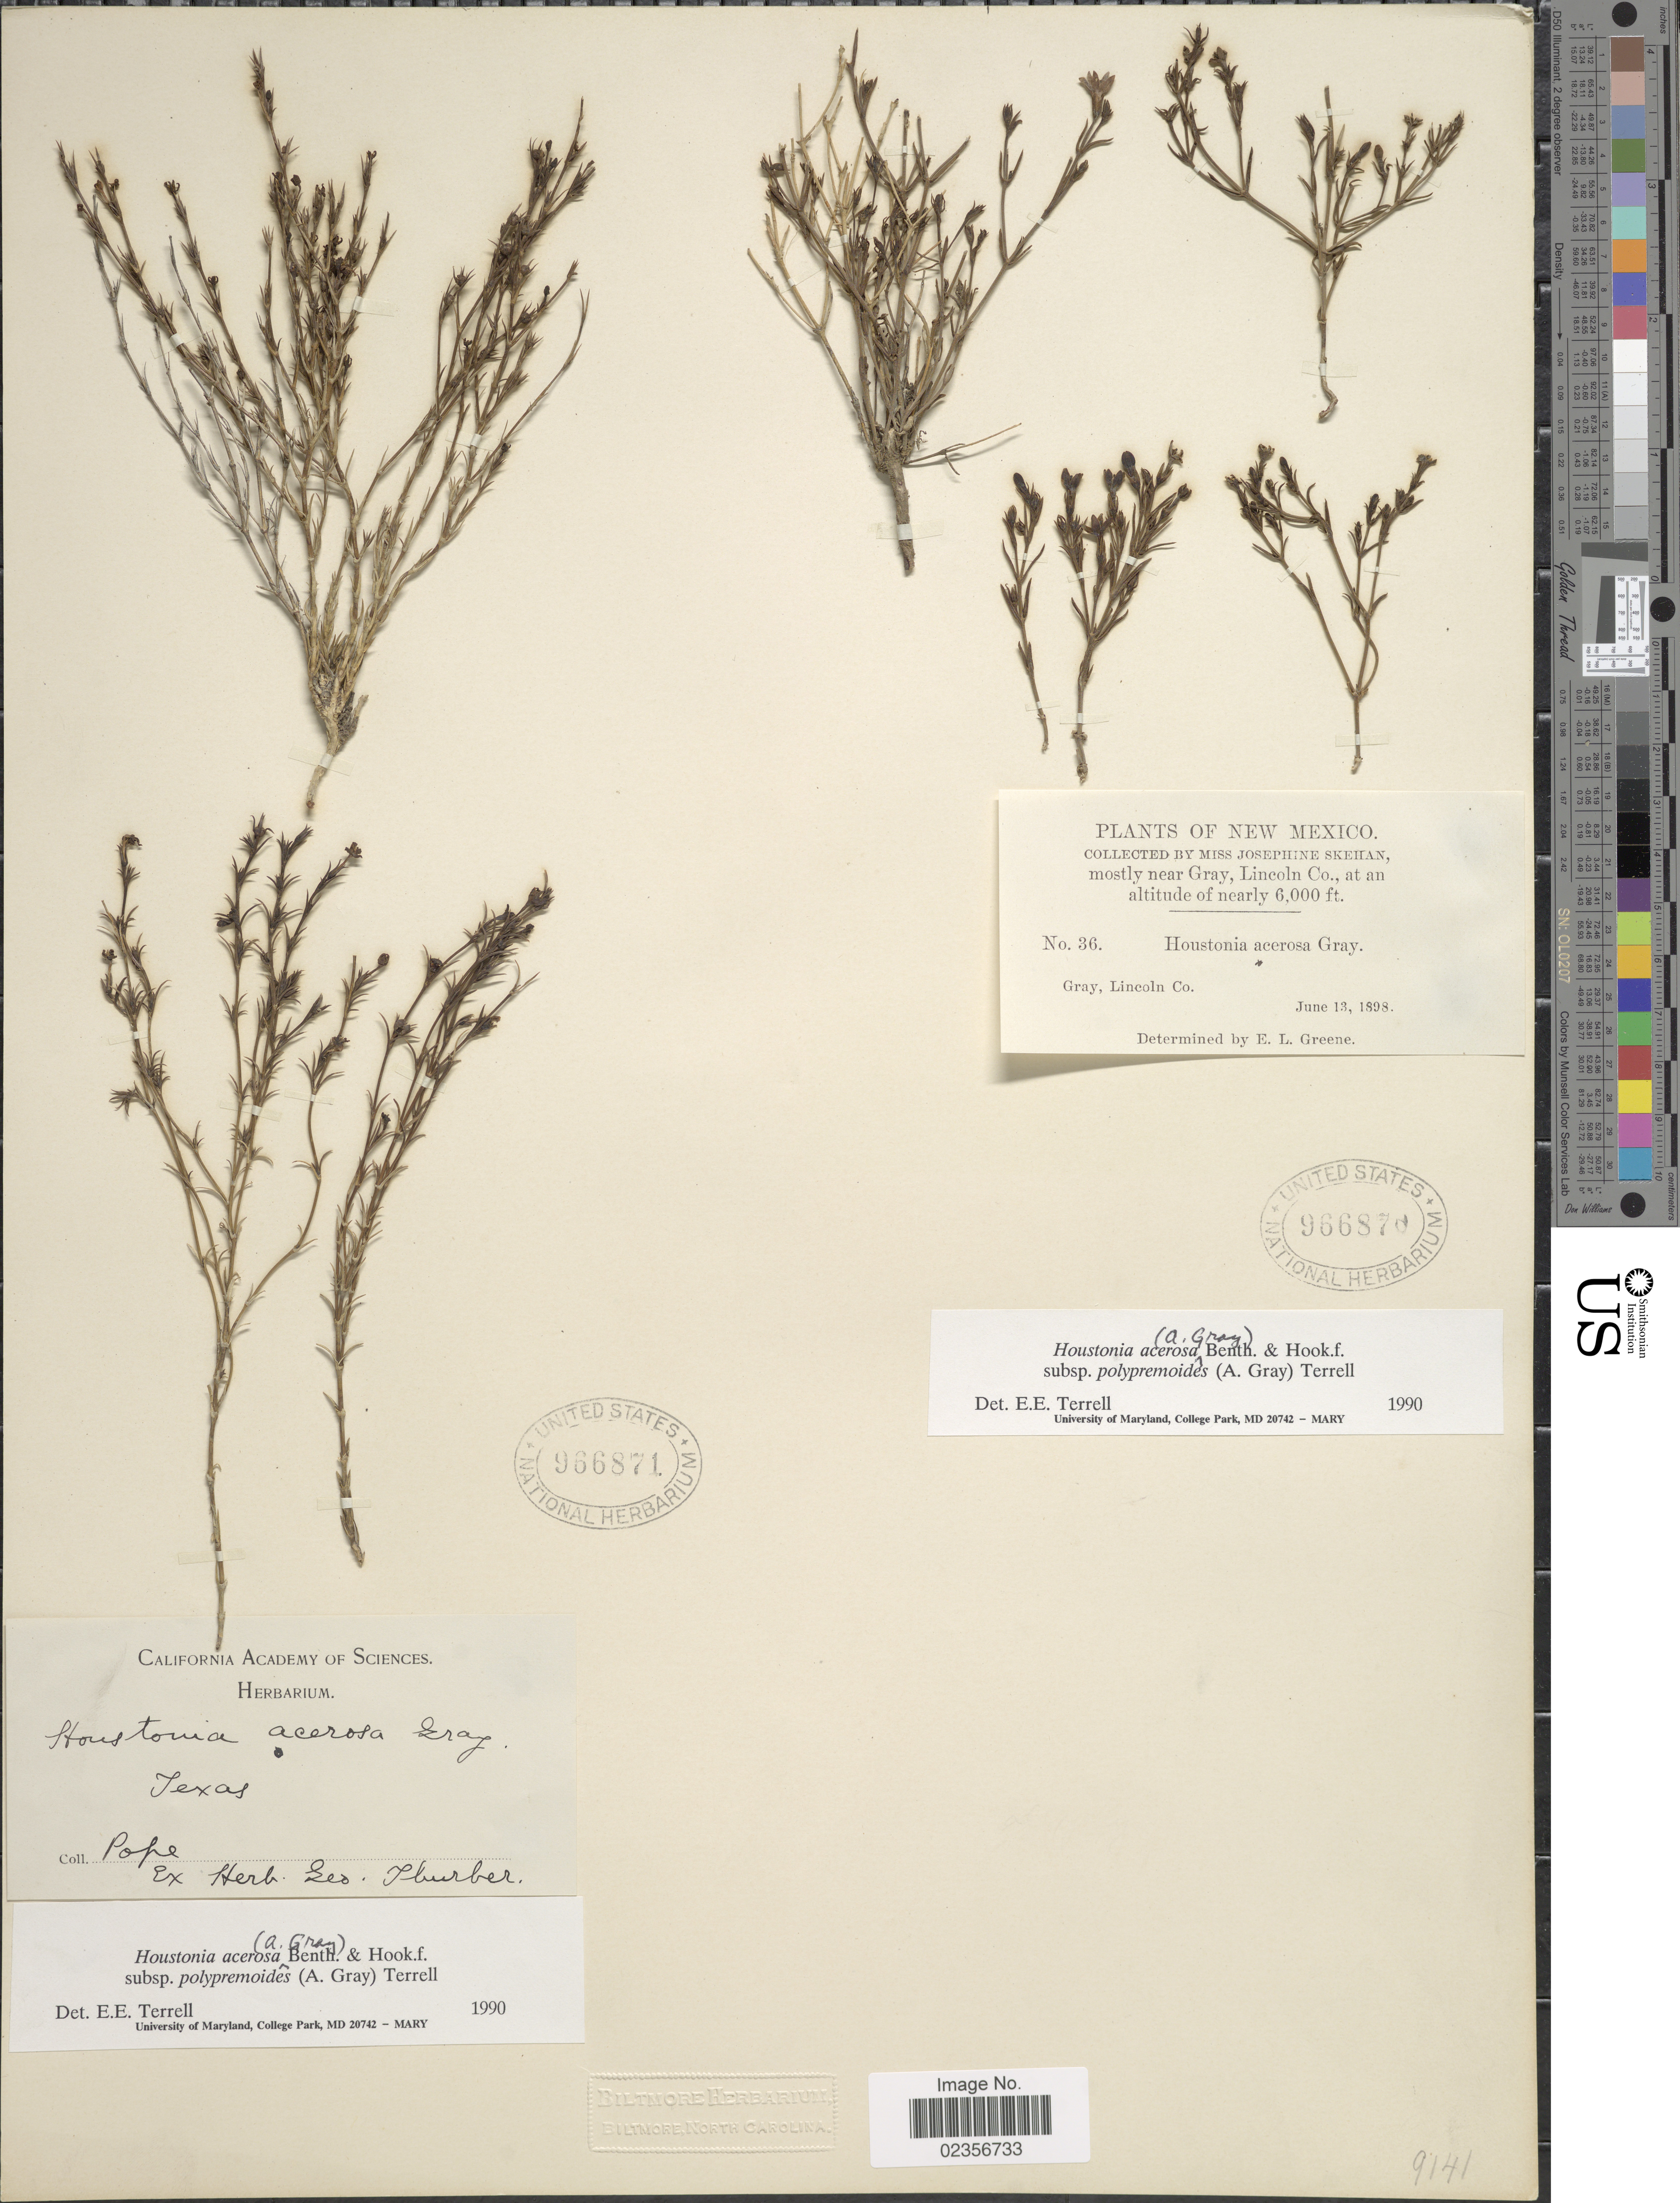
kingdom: Plantae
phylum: Tracheophyta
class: Magnoliopsida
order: Gentianales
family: Rubiaceae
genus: Houstonia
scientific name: Houstonia acerosa var. polypremoides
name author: (A. Gray) Terrell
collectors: J. Skehan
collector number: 36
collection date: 1898-06-13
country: United States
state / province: New Mexico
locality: Near Gray, Lincoln Co.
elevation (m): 1829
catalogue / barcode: US 966870